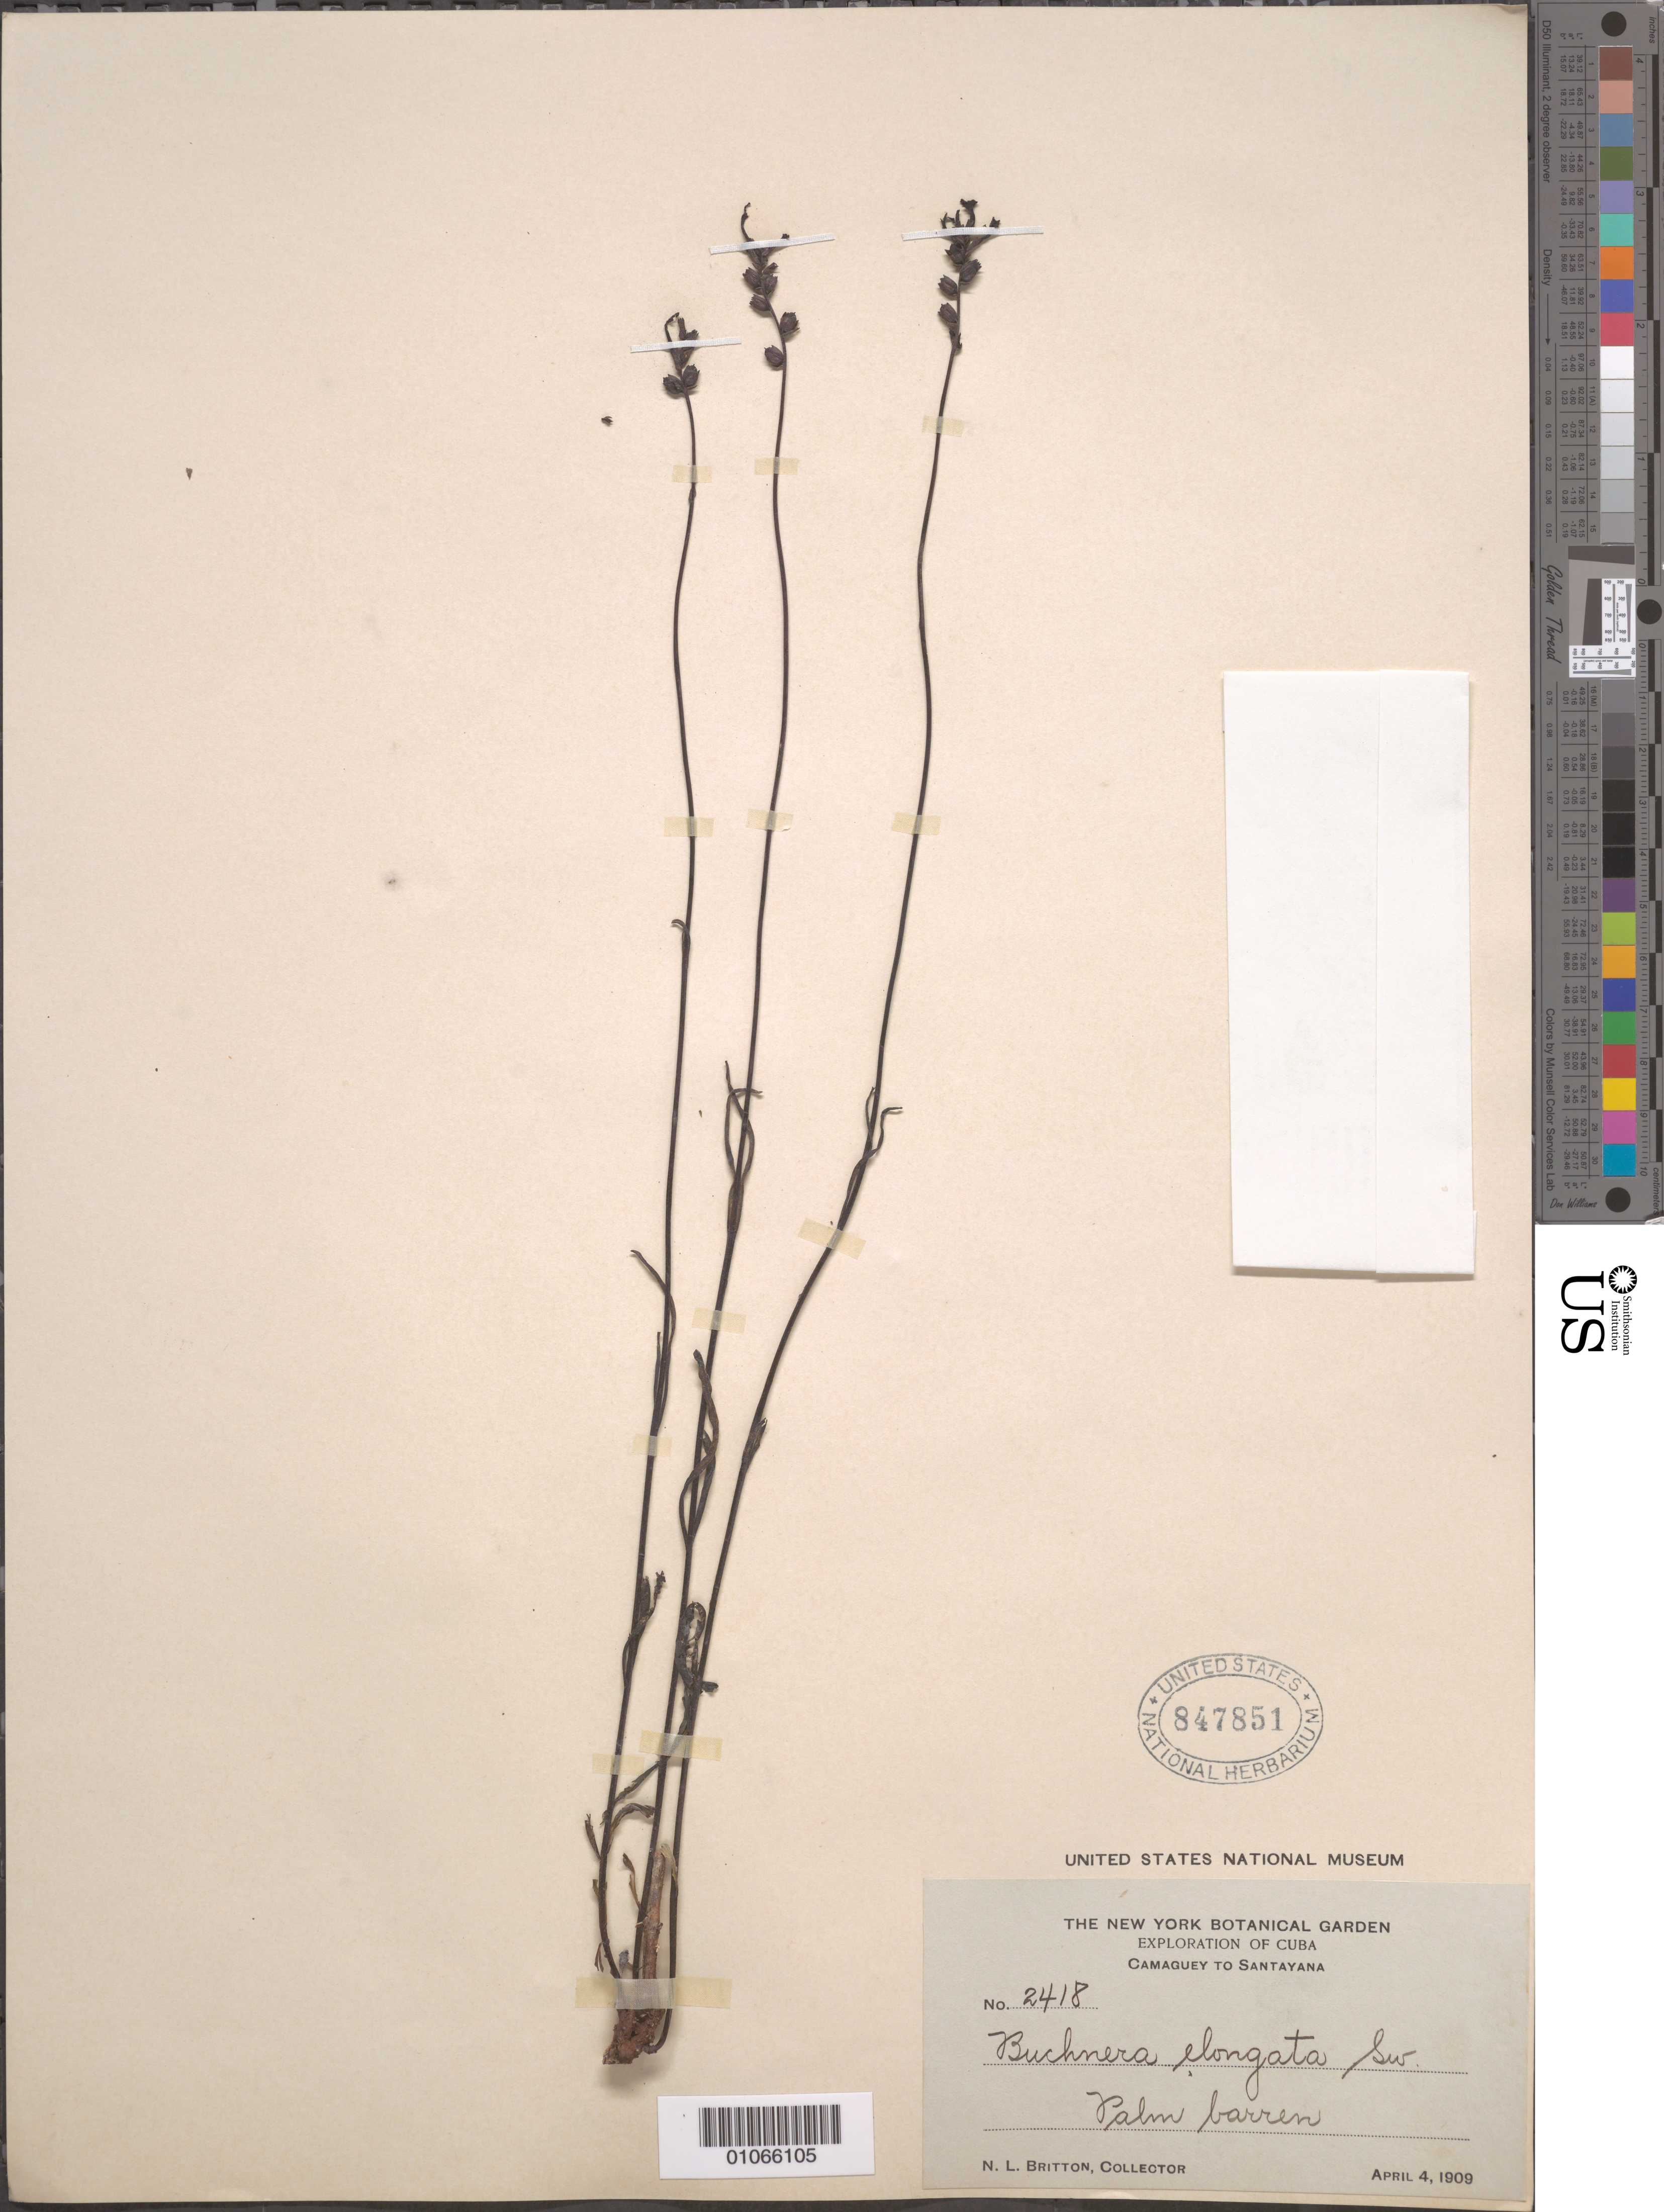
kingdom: Plantae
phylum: Tracheophyta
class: Magnoliopsida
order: Lamiales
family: Orobanchaceae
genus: Buchnera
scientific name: Buchnera elongata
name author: Sw.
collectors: N. Britton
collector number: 2418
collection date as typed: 04 Apr 1909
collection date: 1909-04-04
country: Cuba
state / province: Camagüey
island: Cuba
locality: Camaguey to Santayana Palm barren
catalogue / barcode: US 847851